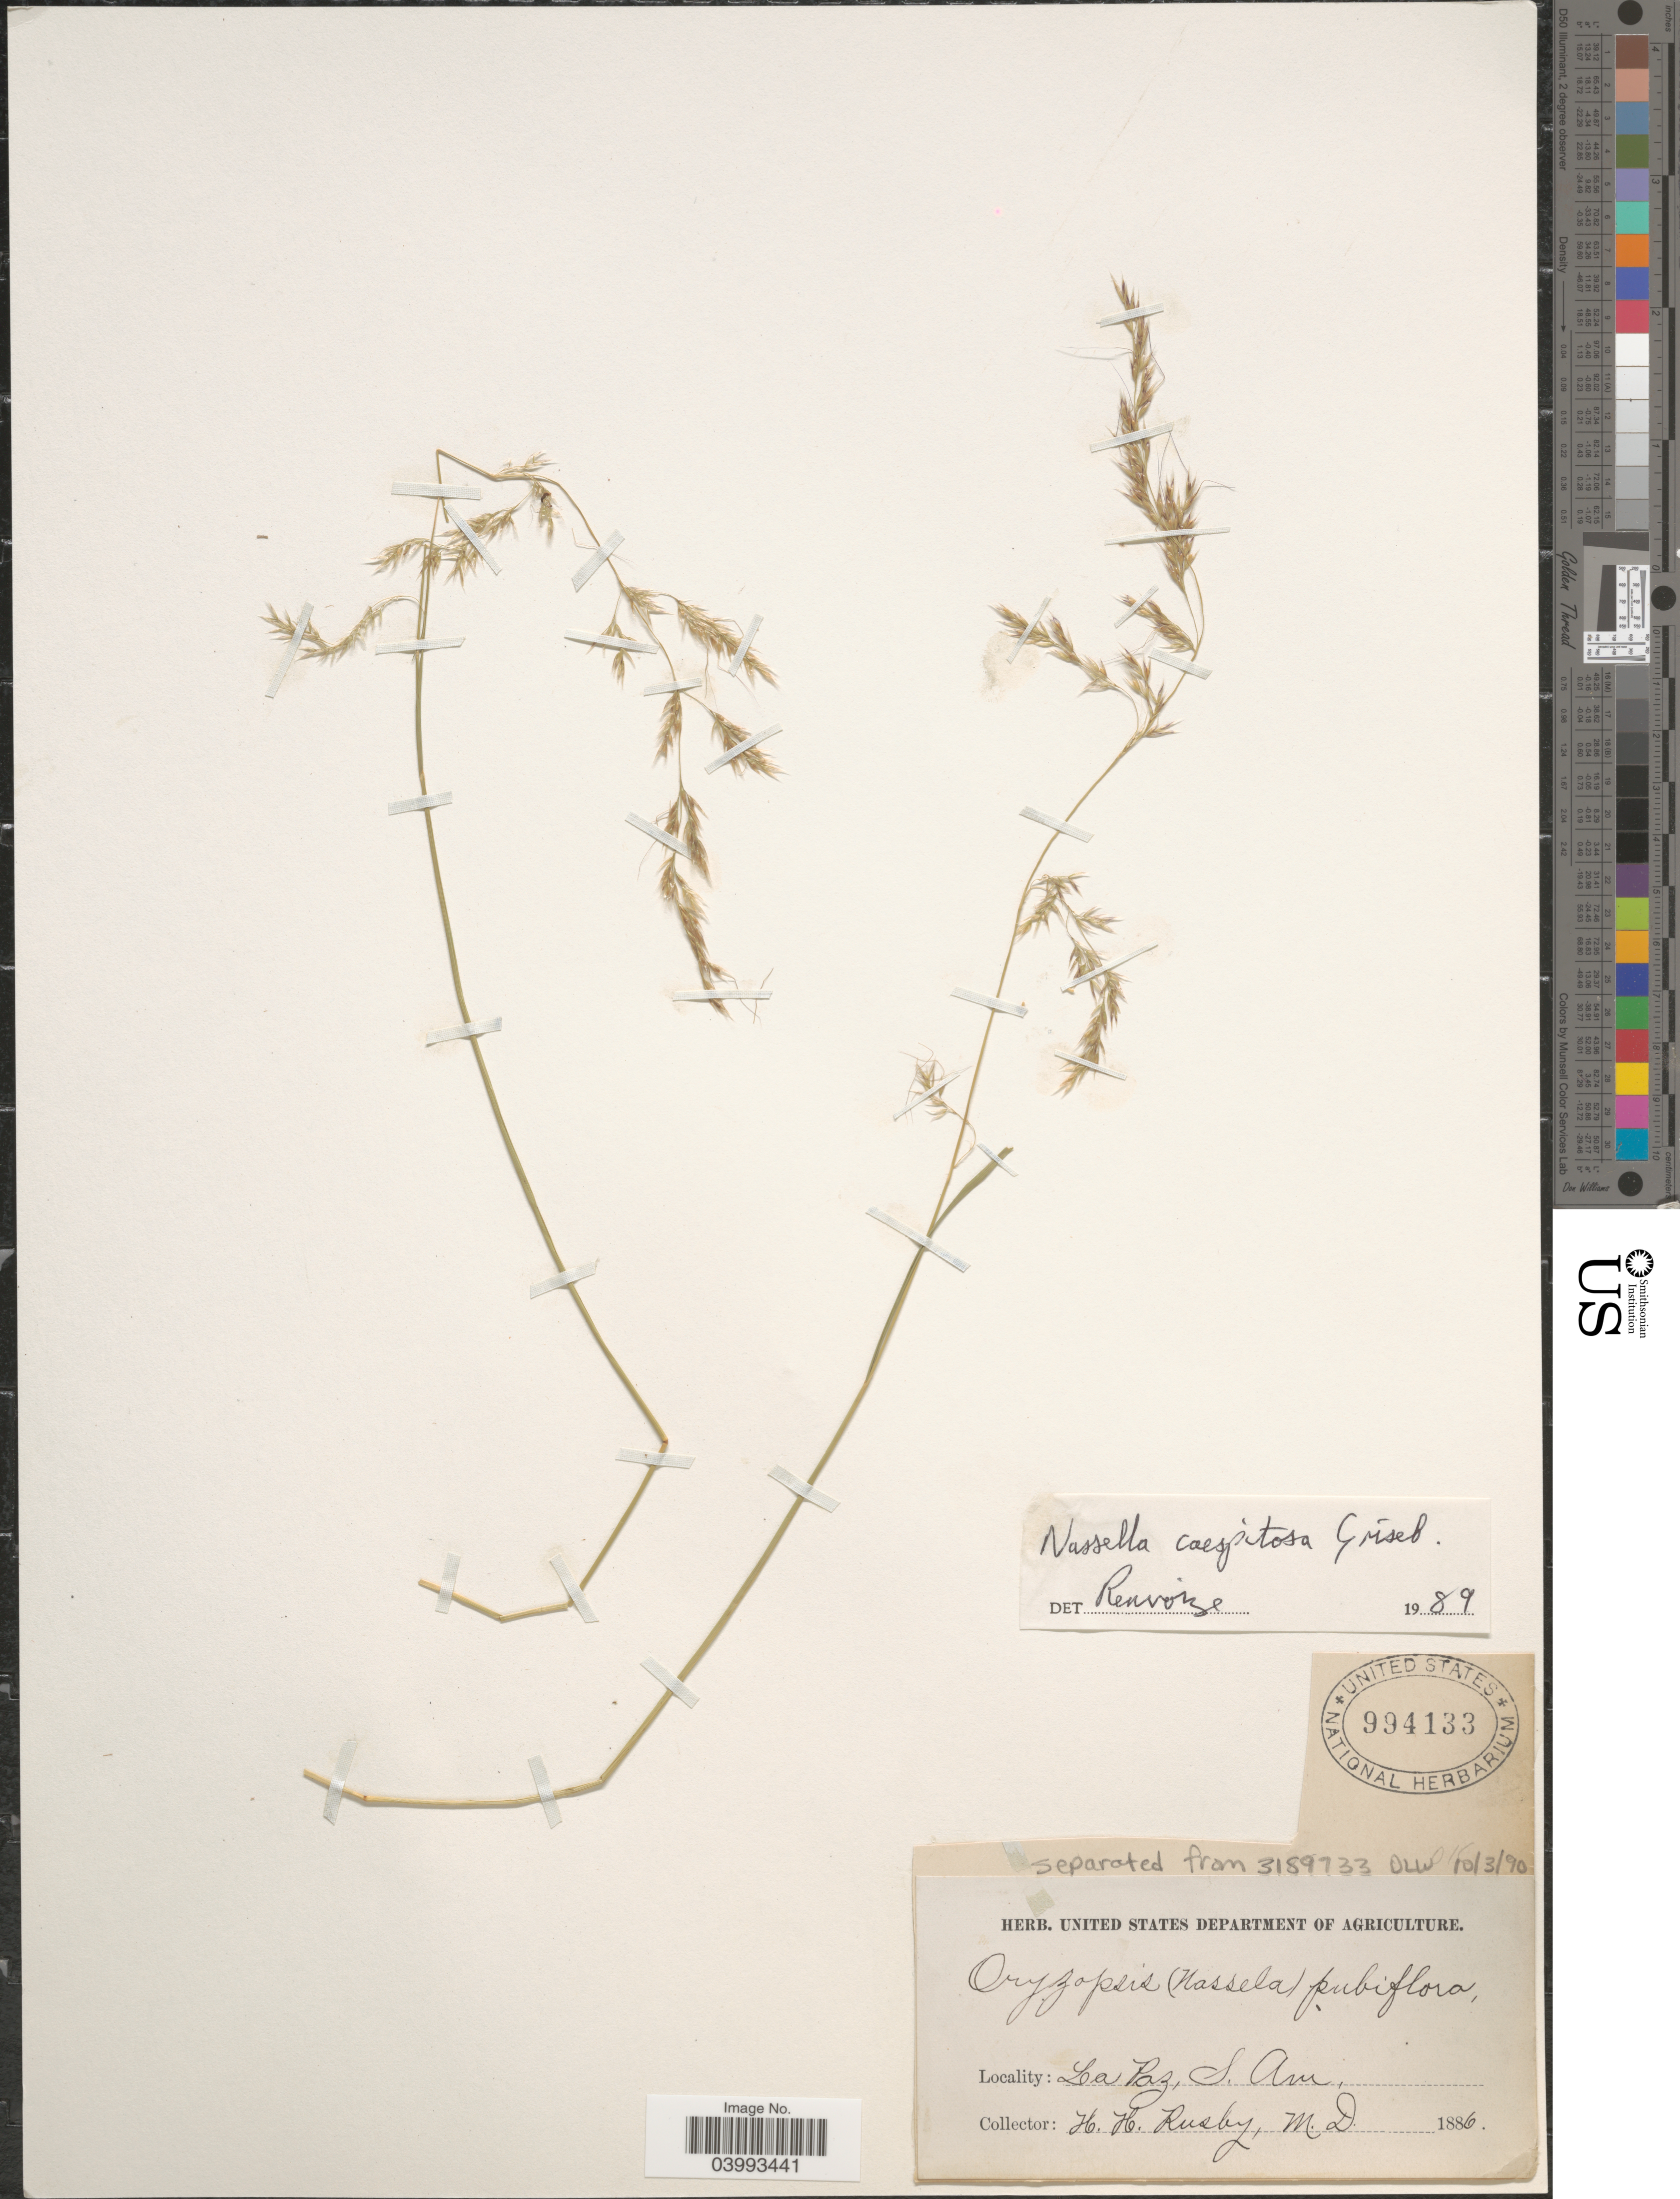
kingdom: Plantae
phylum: Tracheophyta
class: Liliopsida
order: Poales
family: Poaceae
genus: Nassella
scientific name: Nassella caespitosa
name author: Griseb.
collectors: H. H. Rusby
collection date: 1886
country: Bolivia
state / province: La Paz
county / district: La Paz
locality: La Paz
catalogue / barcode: US 994133